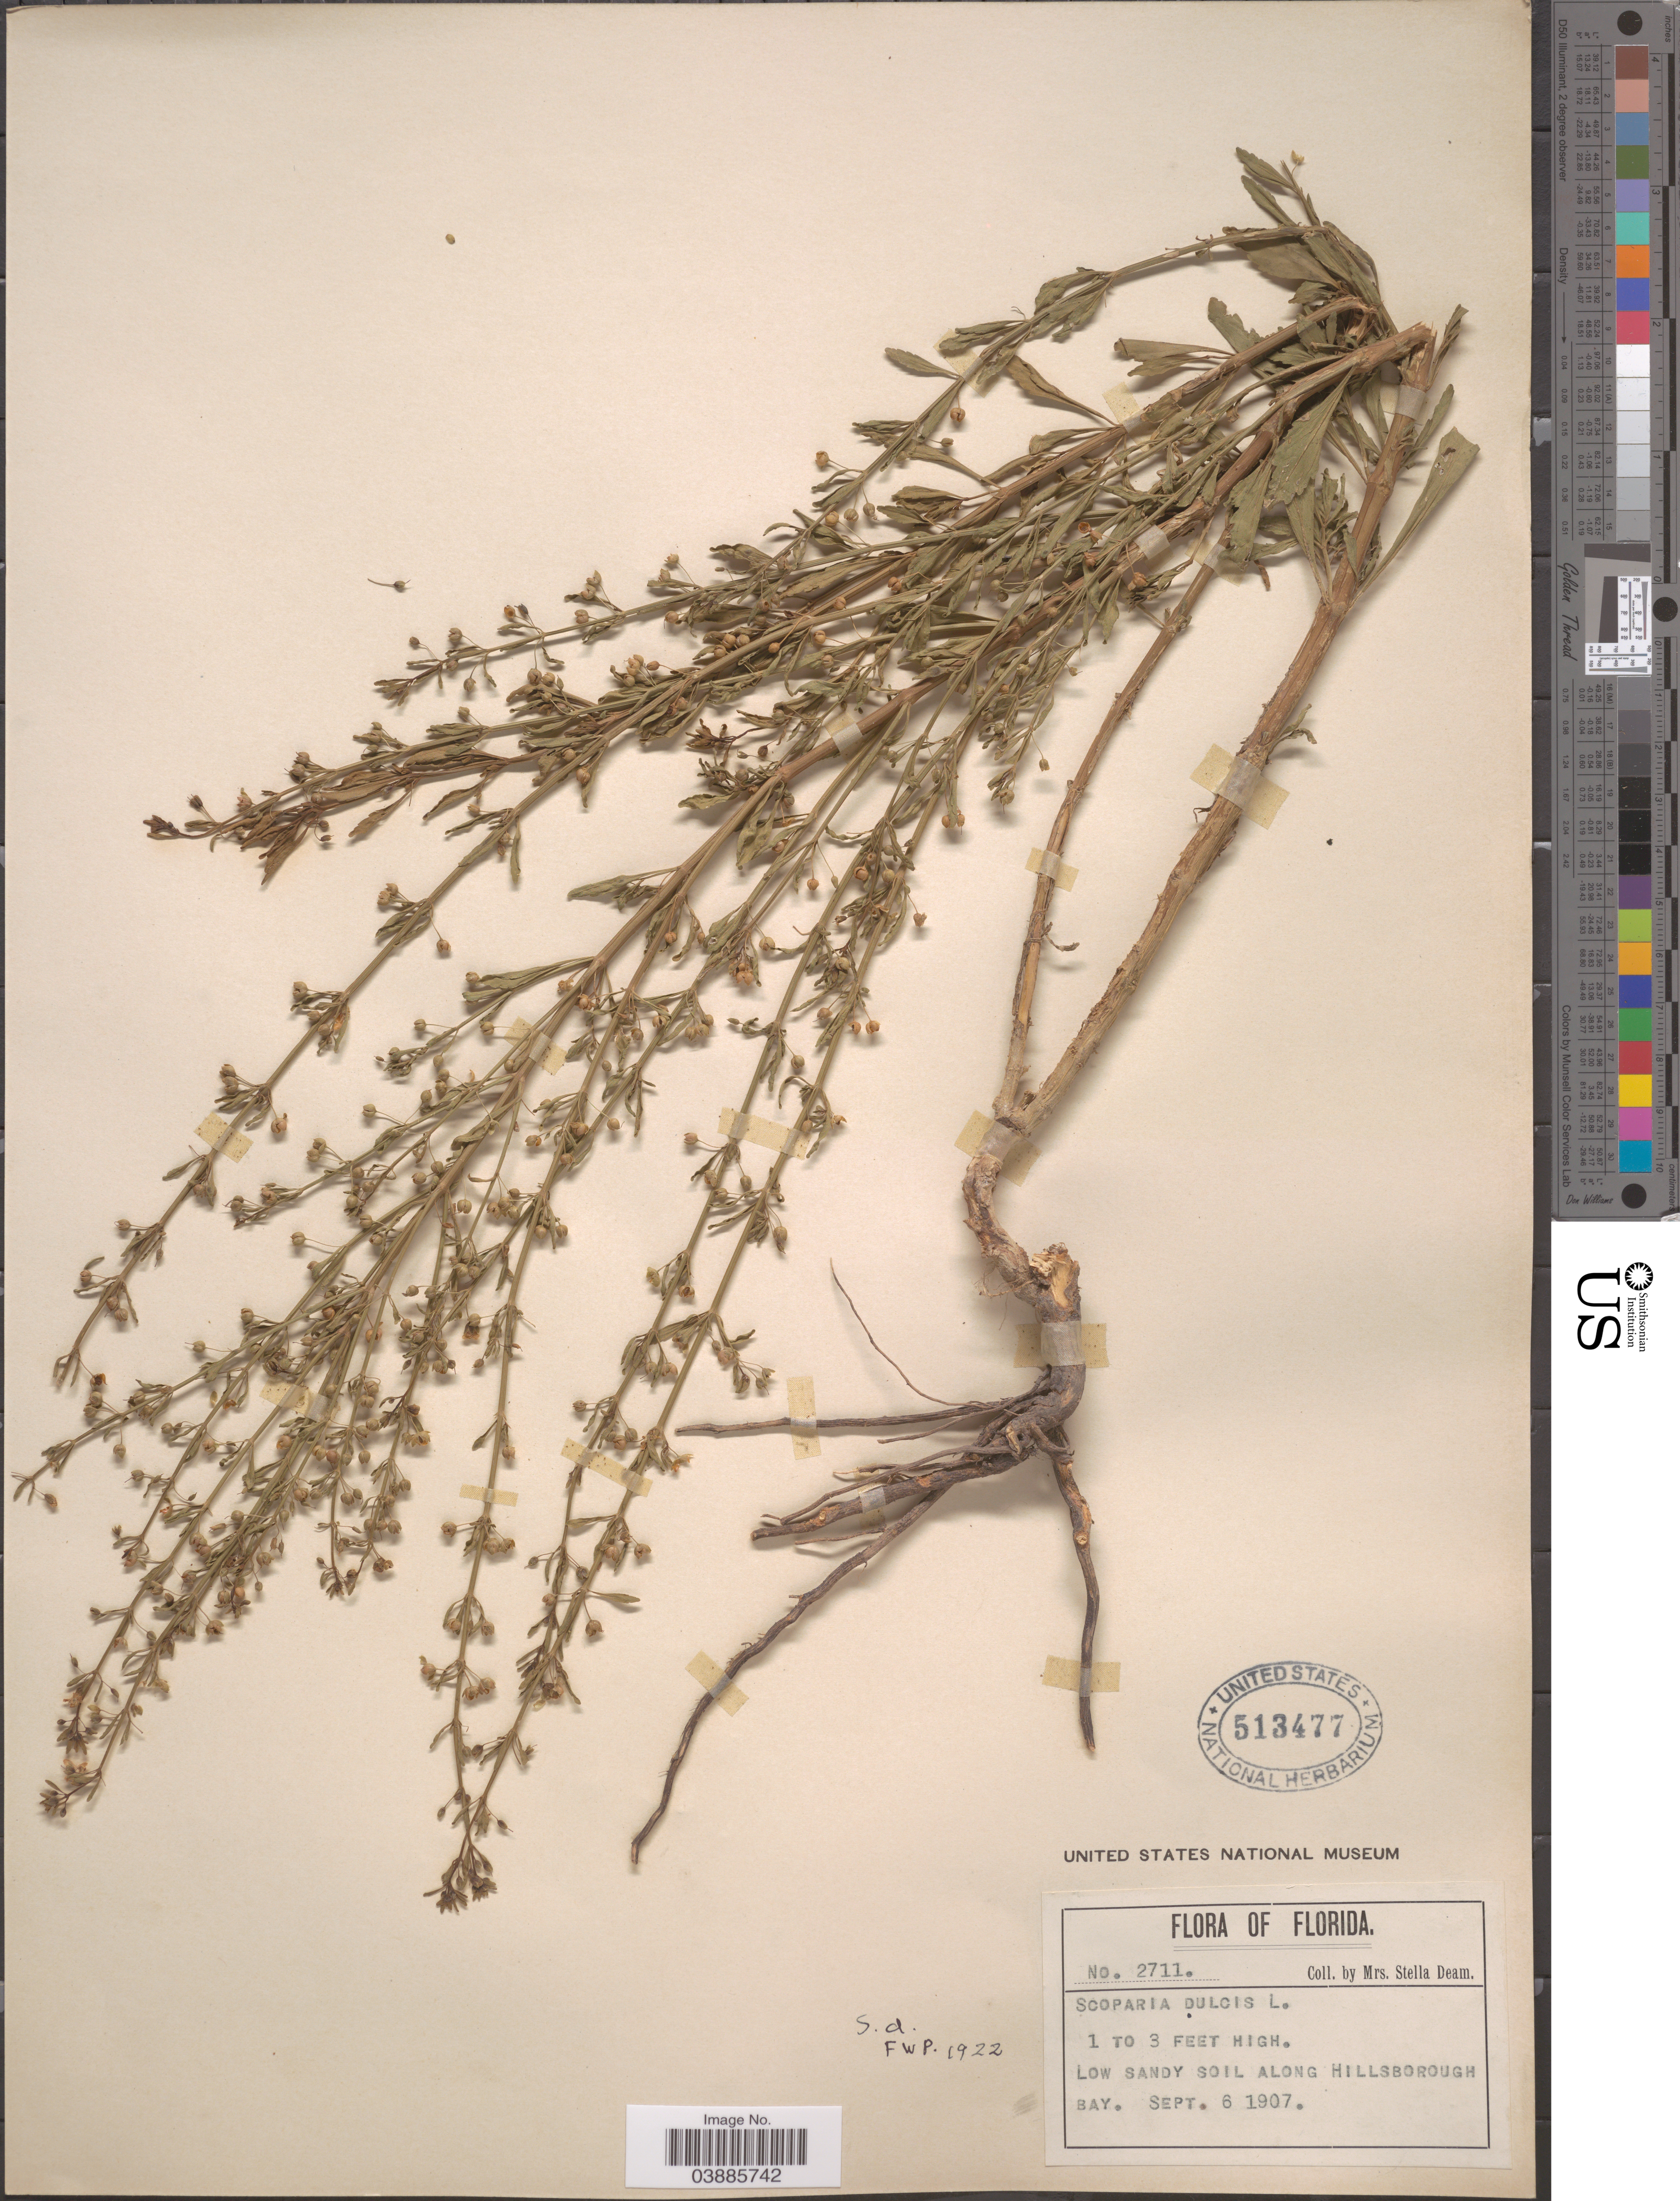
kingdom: Plantae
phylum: Tracheophyta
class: Magnoliopsida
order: Lamiales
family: Plantaginaceae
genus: Scoparia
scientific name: Scoparia dulcis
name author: L.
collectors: S. Deam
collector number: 2711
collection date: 1907-09-06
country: United States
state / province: Florida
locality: Low sandy soil along Hillsborough Bay.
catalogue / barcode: US 513477